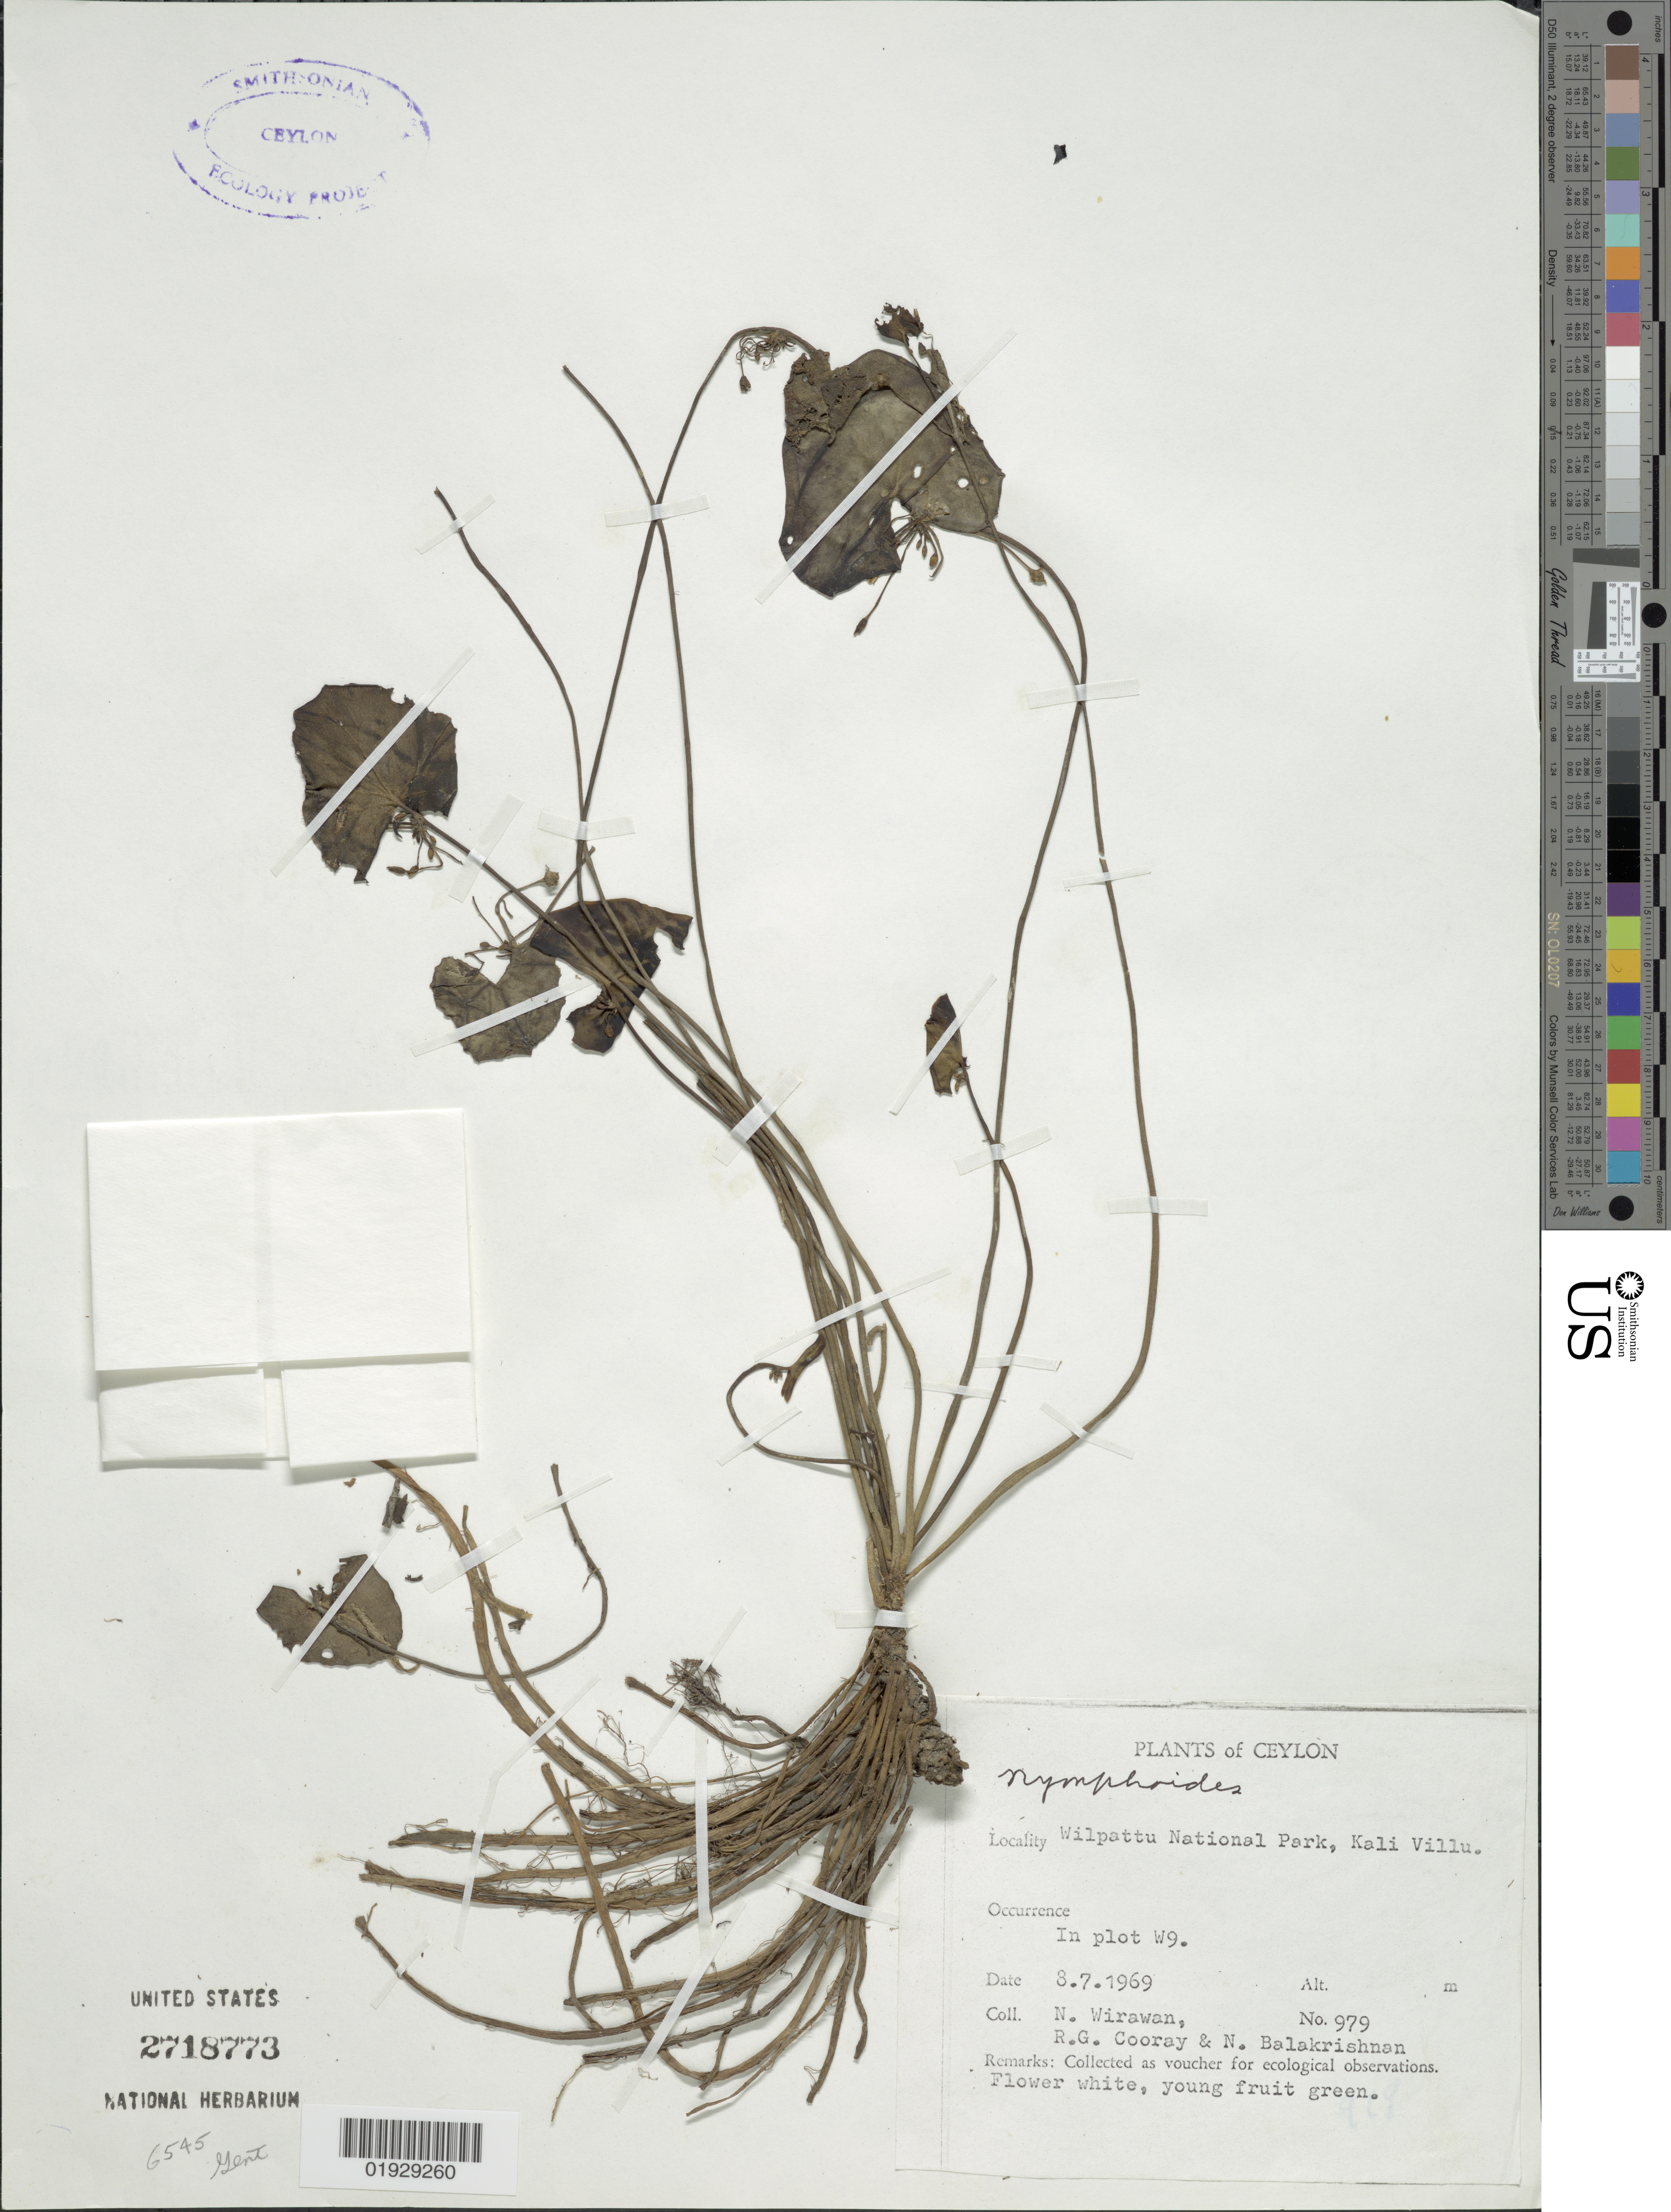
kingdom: Plantae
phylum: Tracheophyta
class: Magnoliopsida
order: Asterales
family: Menyanthaceae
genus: Nymphoides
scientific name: Nymphoides sp.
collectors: N. Wirawan, R. Cooray & N. Balakrishnan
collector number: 979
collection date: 1969-07-08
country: Sri Lanka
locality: Ceylon. Wilpattu National Park, Kali Villu. In plot W9.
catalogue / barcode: US 2718773